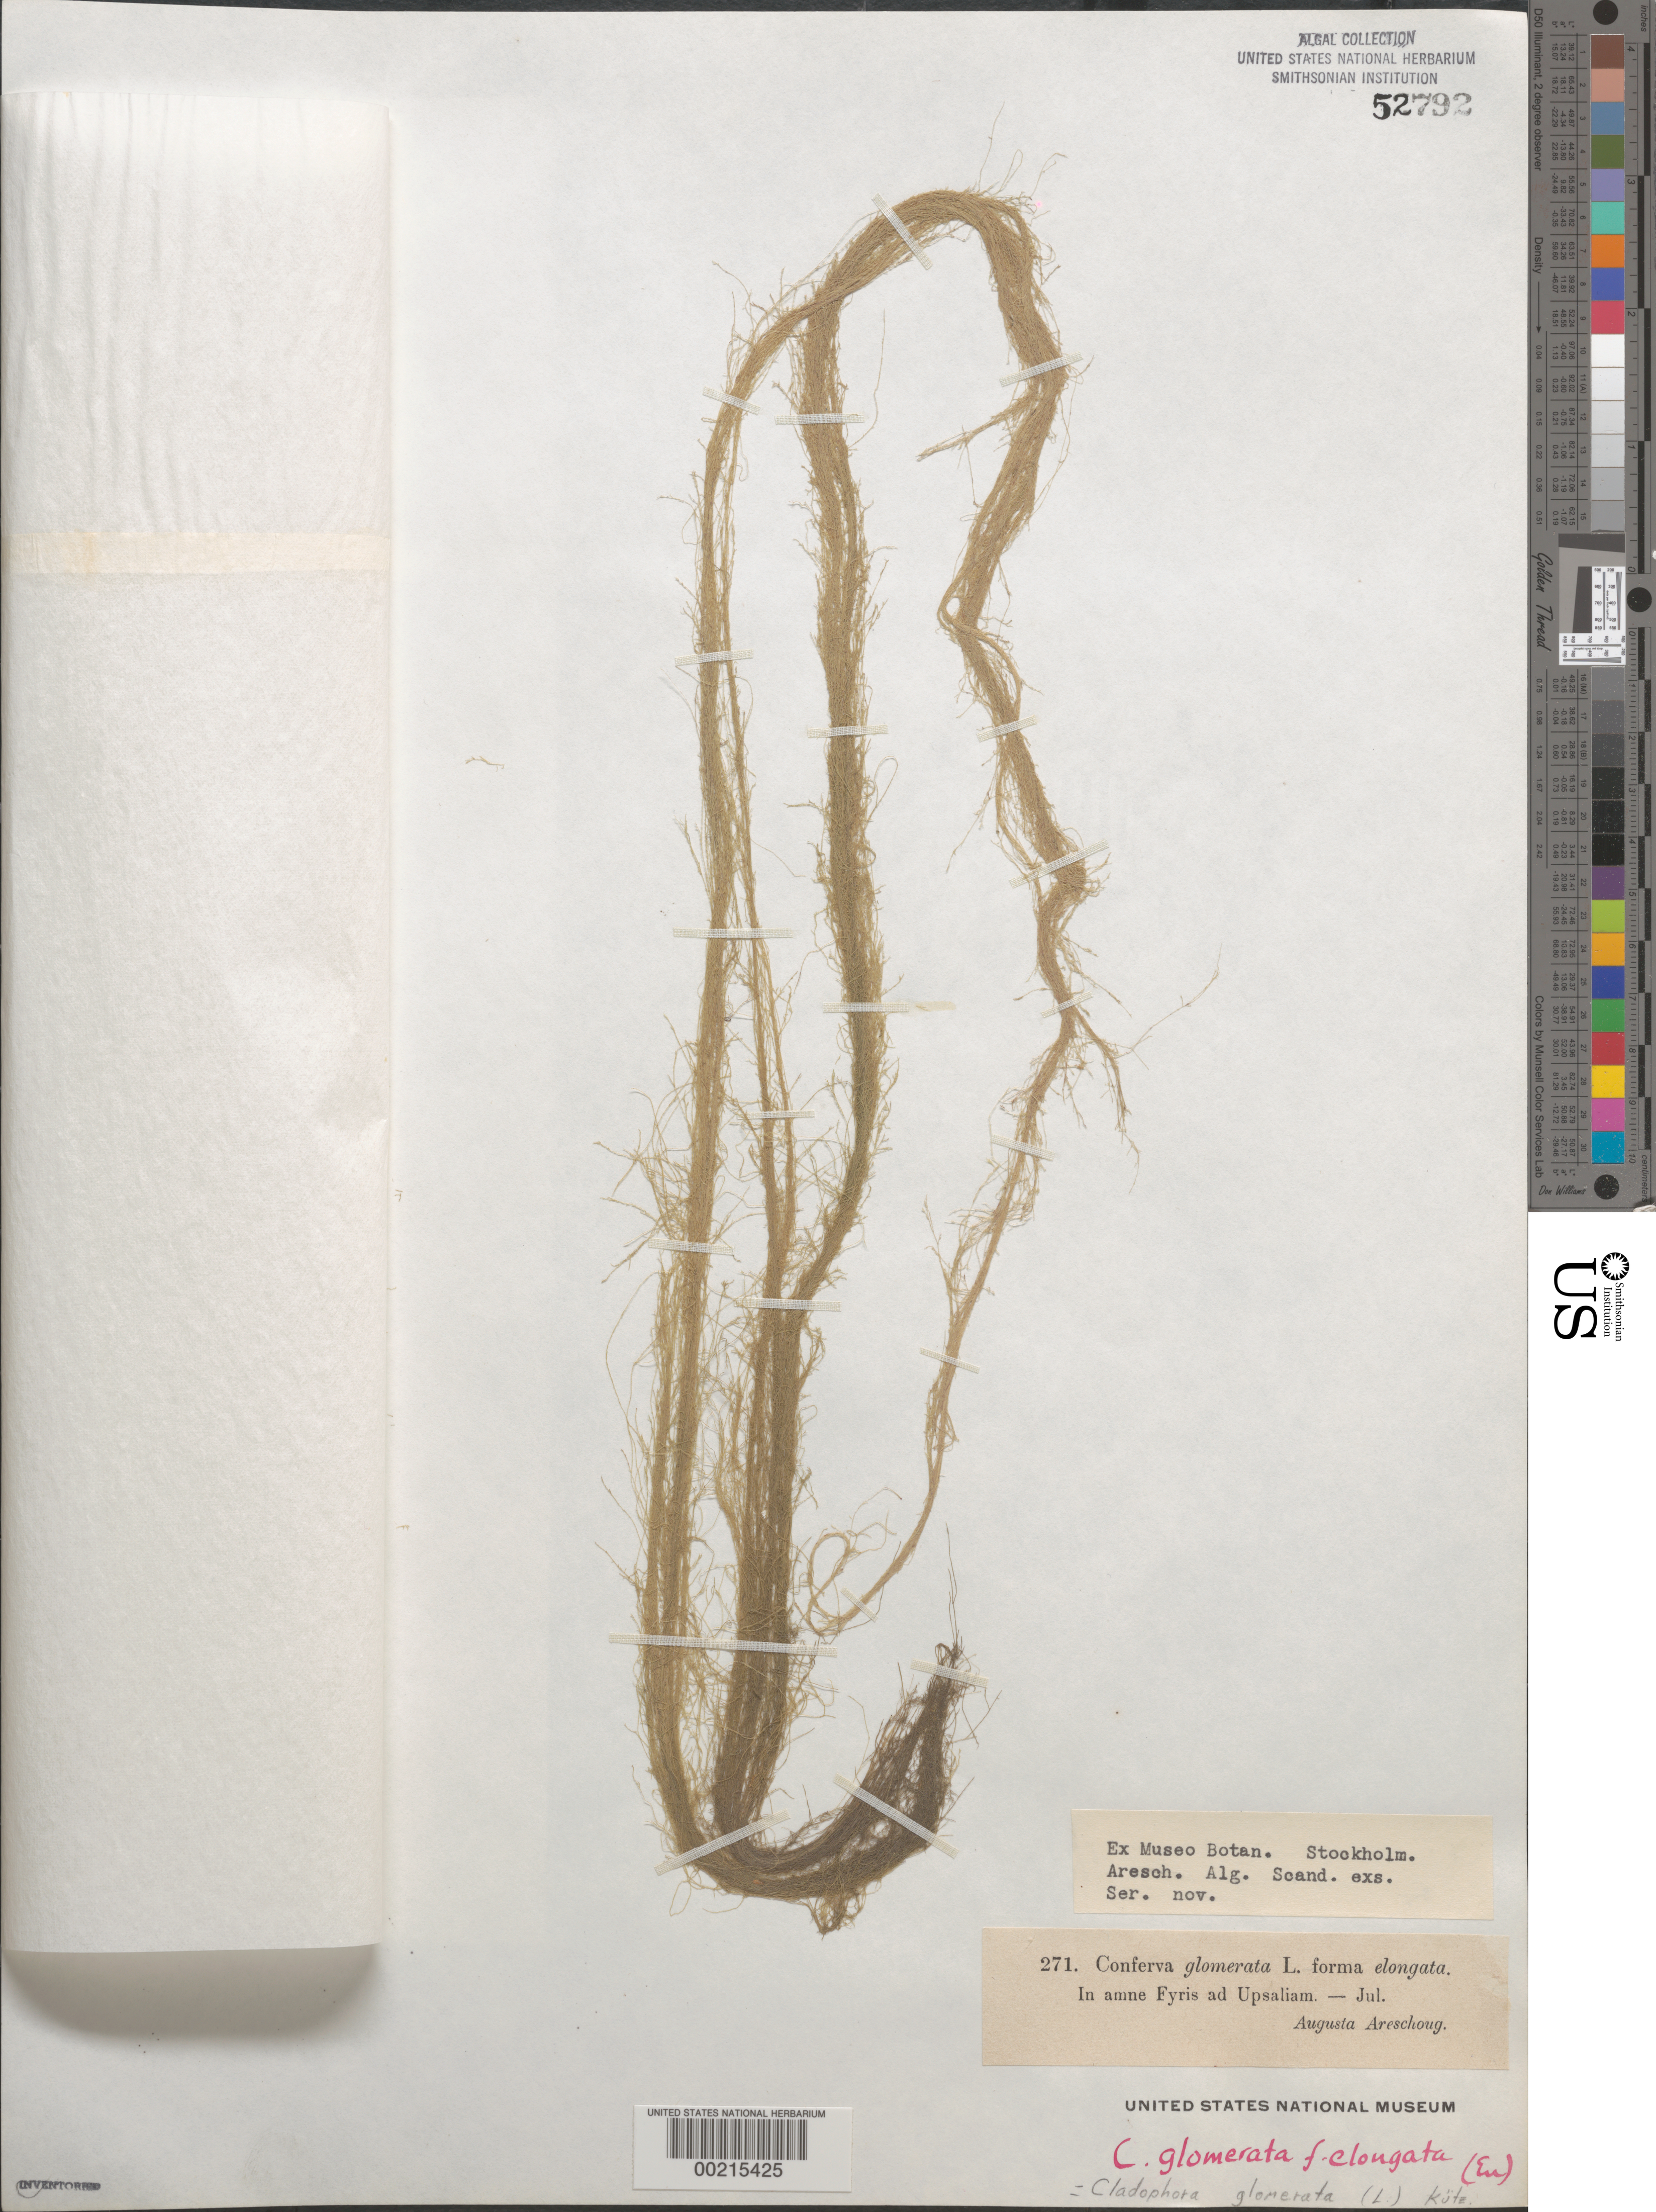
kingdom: Plantae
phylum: Chlorophyta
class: Ulvophyceae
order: Cladophorales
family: Cladophoraceae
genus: Cladophora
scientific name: Cladophora glomerata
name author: (L.) Kütz.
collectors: A. Areschoug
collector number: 271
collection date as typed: Jul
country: Sweden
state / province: Uppsala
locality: Fyris, uppsala (upsaliam)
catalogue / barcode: US 52792